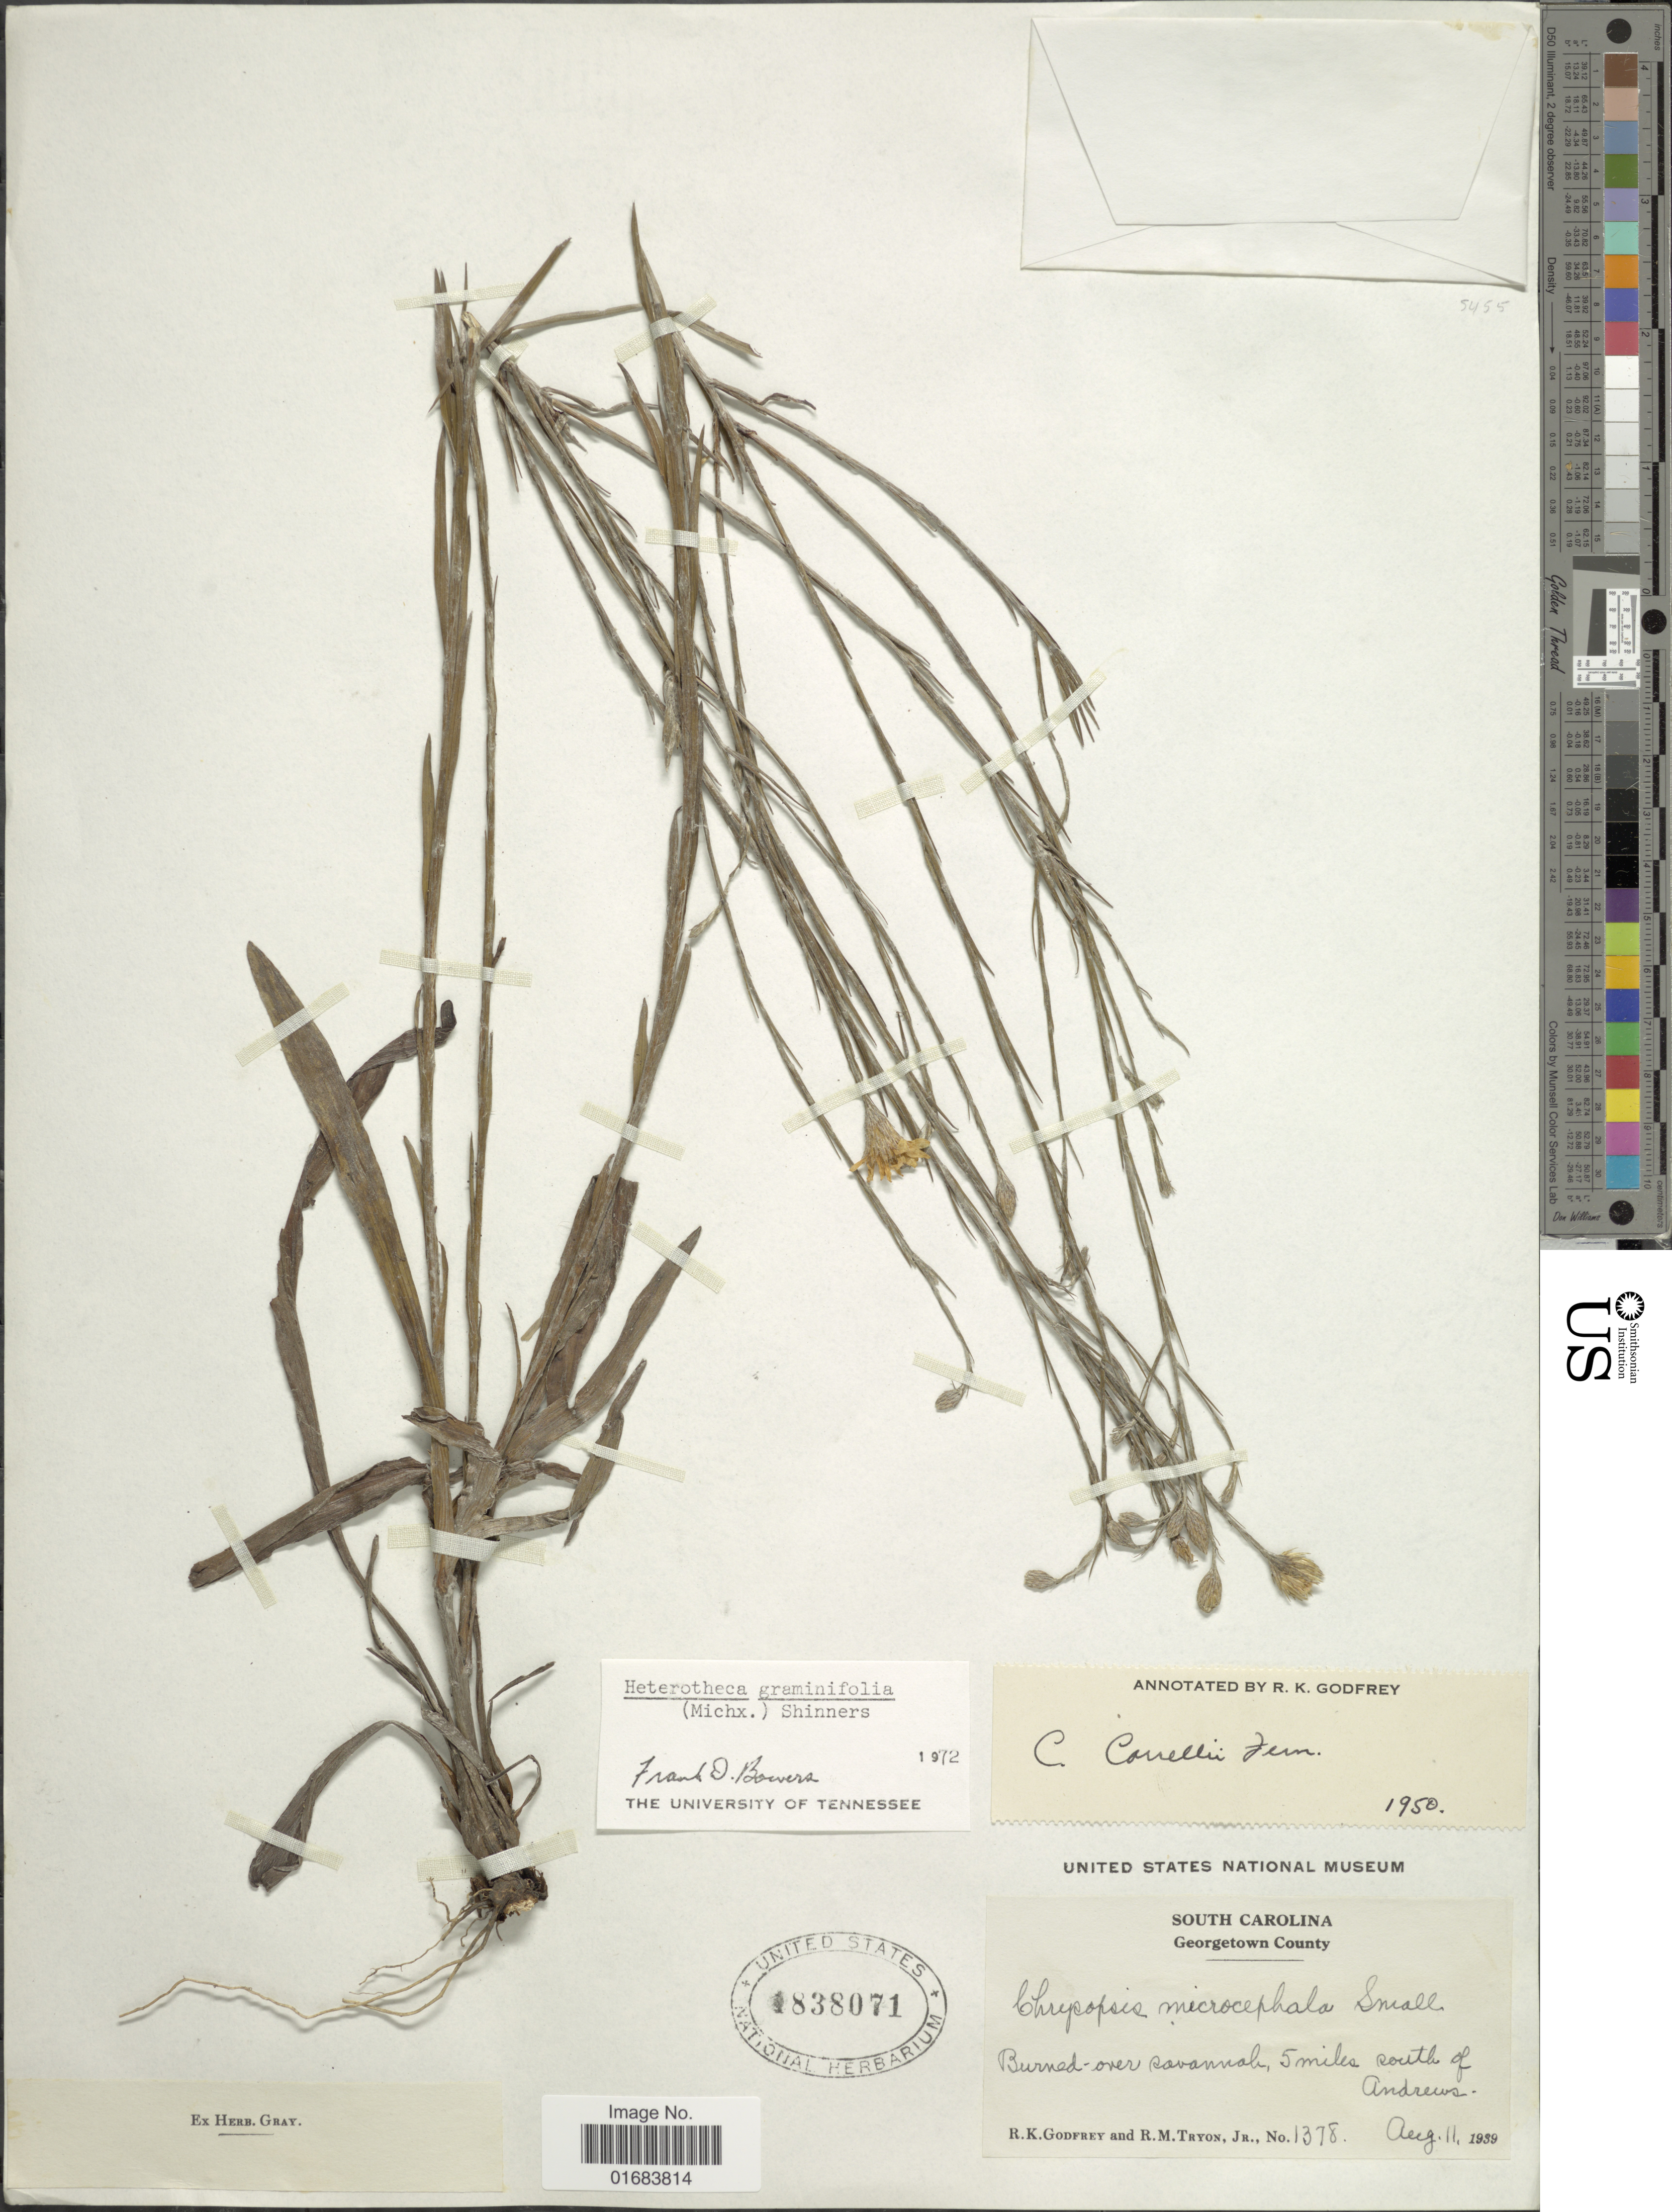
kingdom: Plantae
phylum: Tracheophyta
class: Magnoliopsida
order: Asterales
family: Asteraceae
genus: Pityopsis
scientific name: Pityopsis graminifolia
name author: (Michx.) Nutt.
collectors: R. K. Godfrey & R. M. Tryon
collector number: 1378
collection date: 1939-08-11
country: United States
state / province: South Carolina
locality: Georgetown County, 5 miles south of Andrews.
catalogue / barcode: US 838071